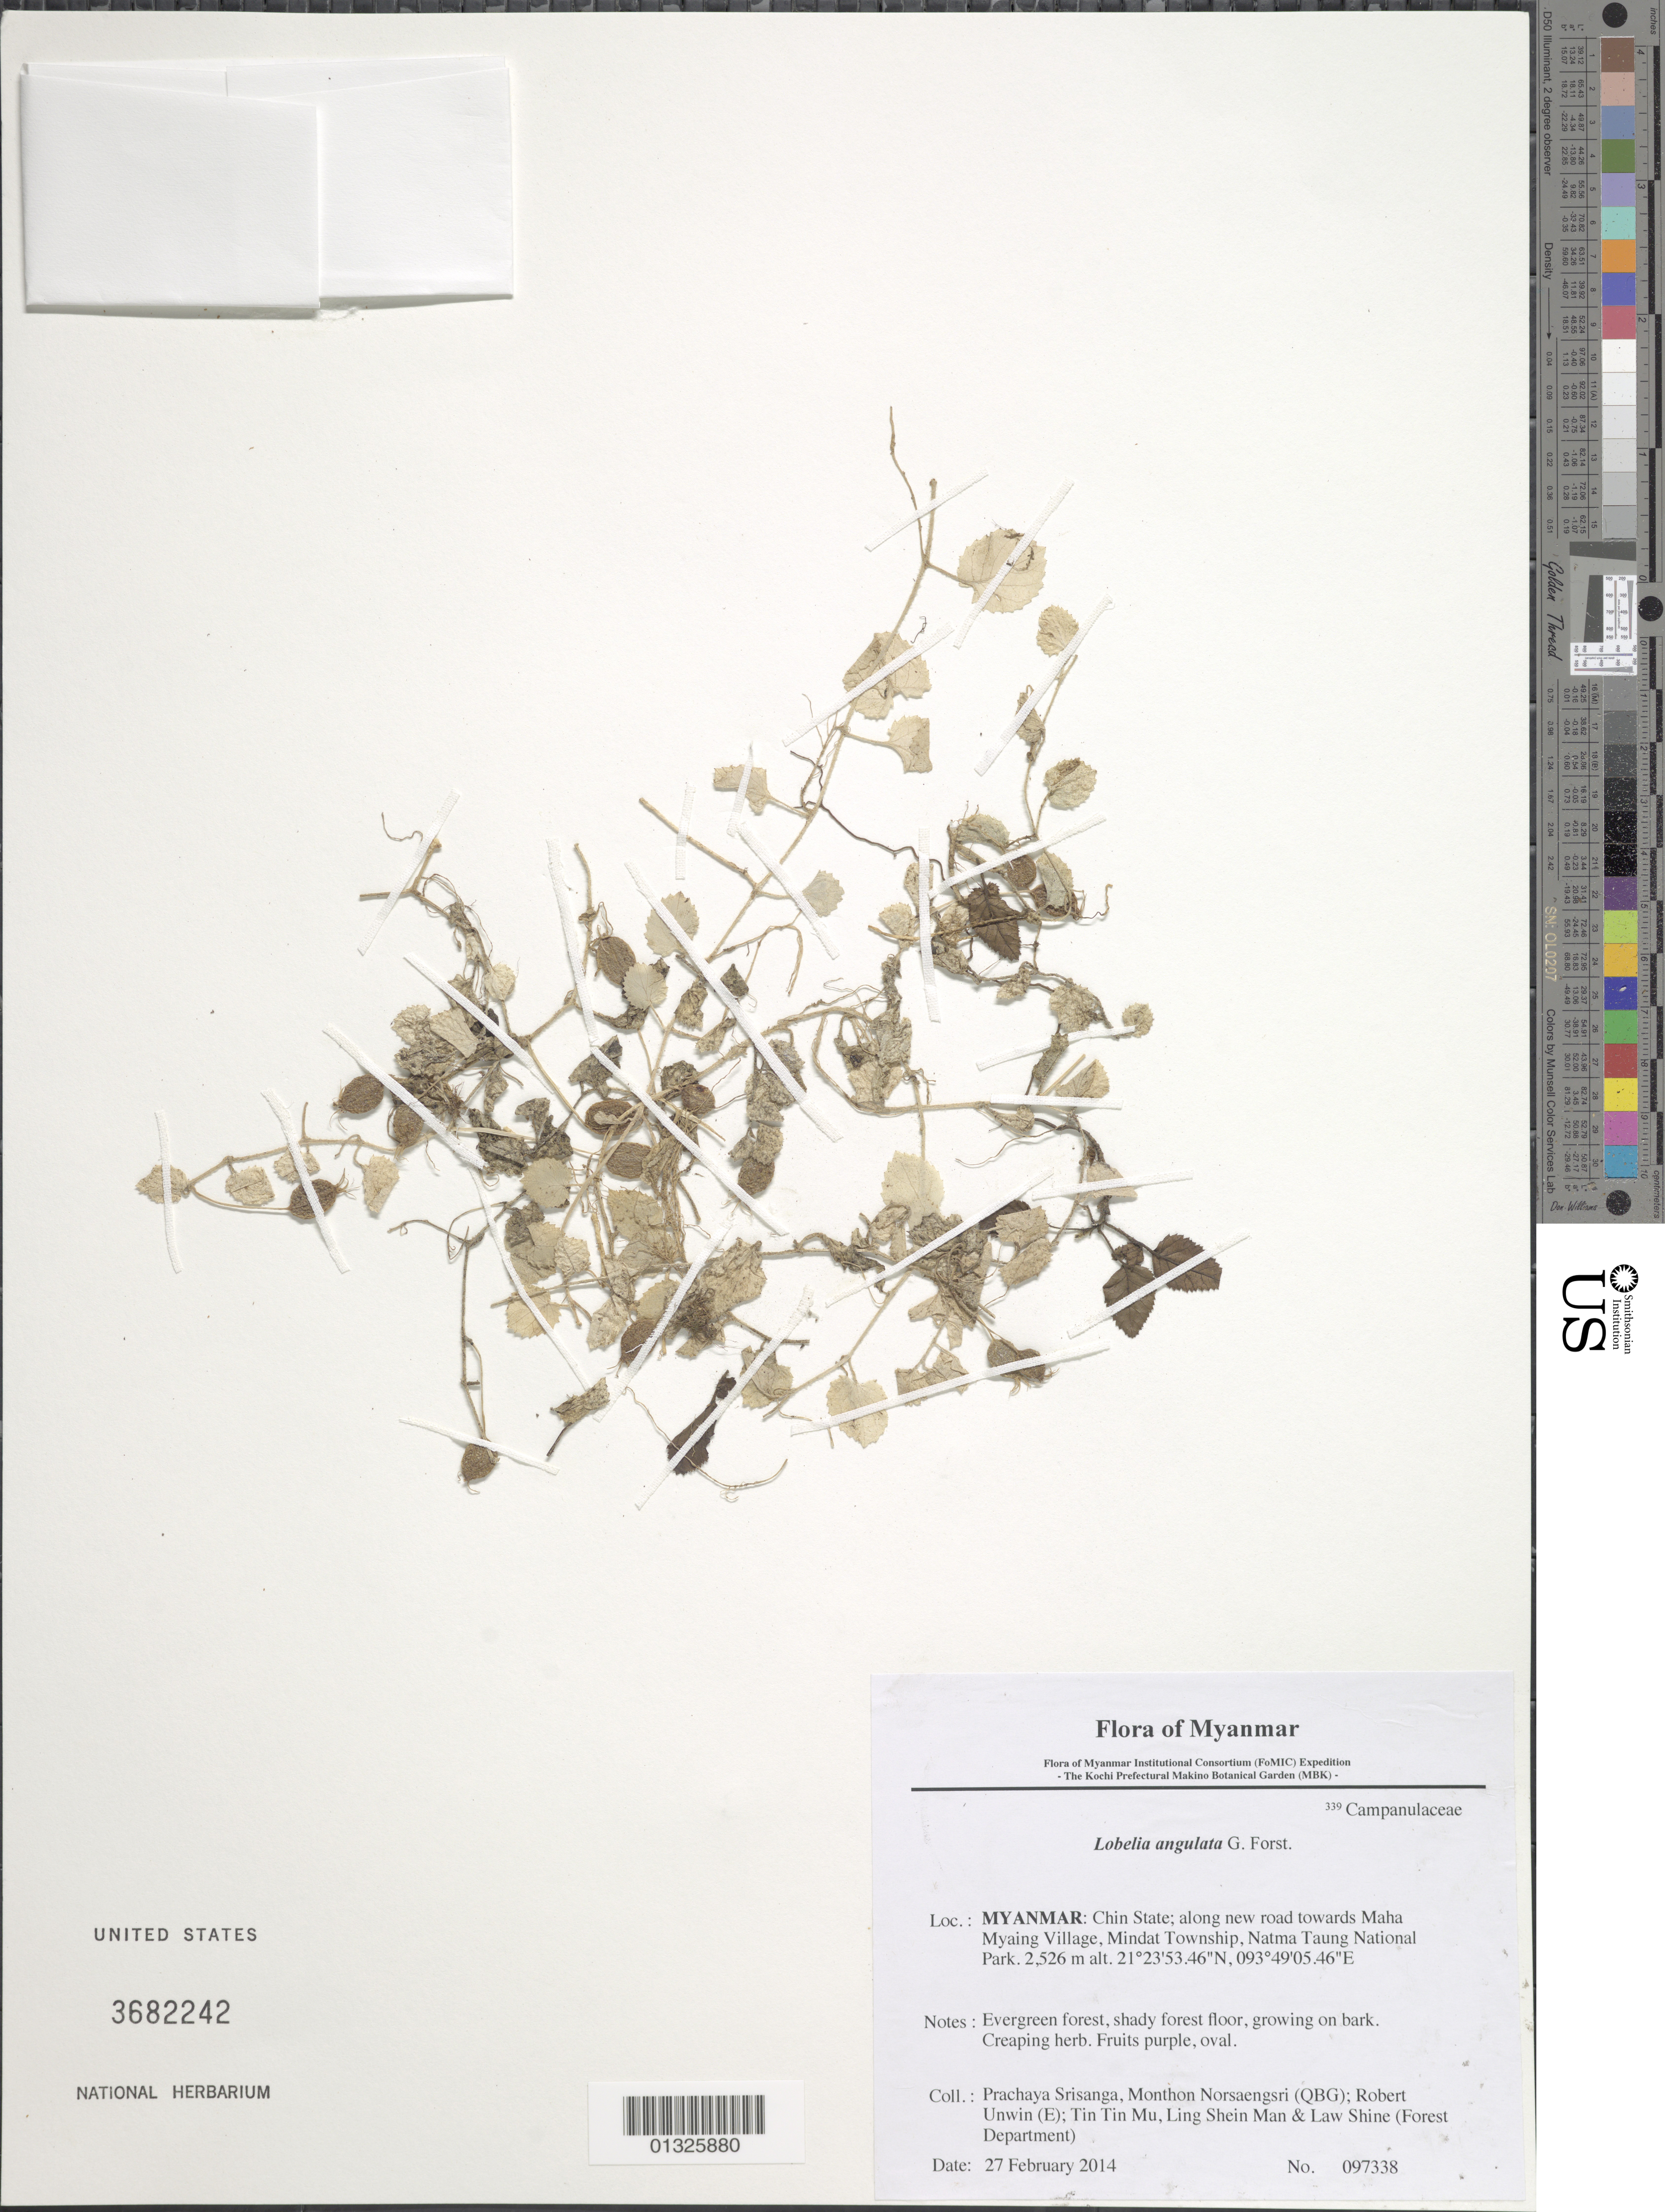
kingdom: Plantae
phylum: Tracheophyta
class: Magnoliopsida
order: Asterales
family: Campanulaceae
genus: Lobelia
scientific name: Lobelia angulata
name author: G. Forst.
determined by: Fujikawa, Kazumi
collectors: P. Srisanga, M. Norsaengsri, R. Unwin, Tin Tin Mu, Ling Shein Man & L. Shine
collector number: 97338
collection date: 2014-02-27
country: Myanmar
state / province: Chin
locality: Along new road towards Maha Myaing Village, Mindat Township, Natma Taung National Park.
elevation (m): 2526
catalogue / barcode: US 3682242